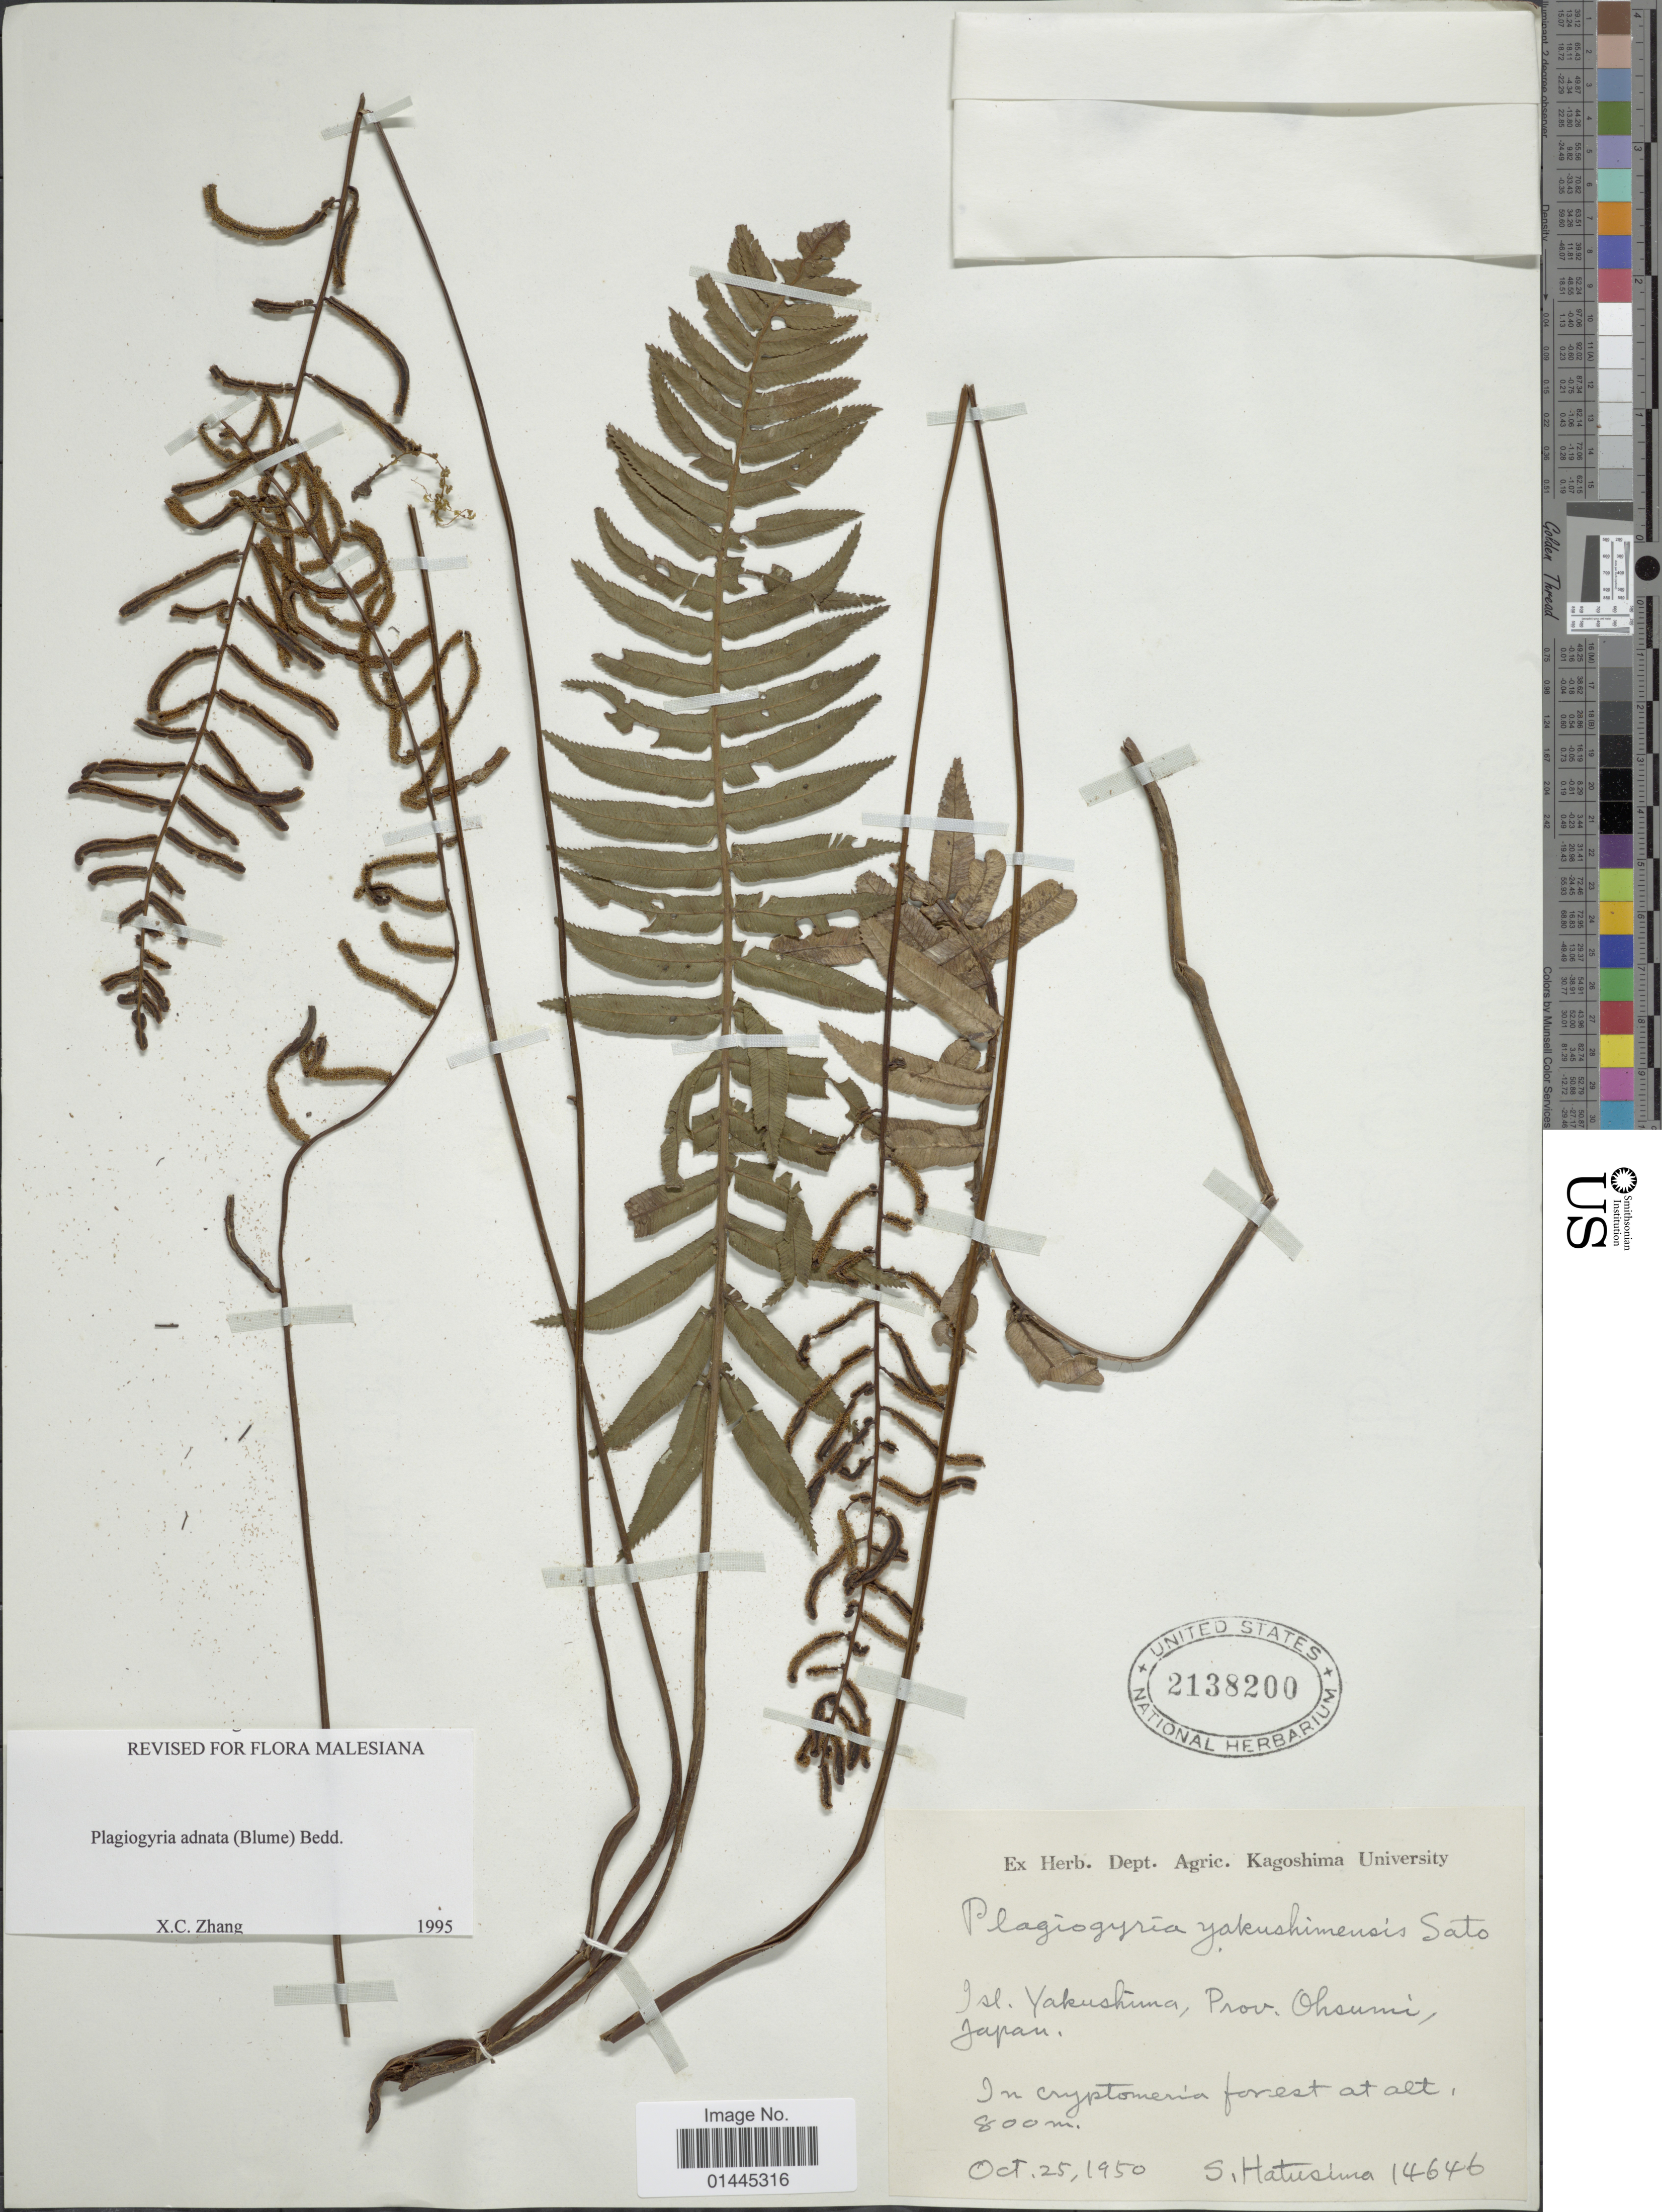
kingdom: Plantae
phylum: Tracheophyta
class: Polypodiopsida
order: Cyatheales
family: Plagiogyriaceae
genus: Plagiogyria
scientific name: Plagiogyria adnata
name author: (Blume) Bedd.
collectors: S. Hatusima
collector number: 14646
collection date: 1950-10-25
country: Japan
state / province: Kagosima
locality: Isl. Yakushima, Prov. Ohsumi.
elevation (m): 800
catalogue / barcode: US 2138200